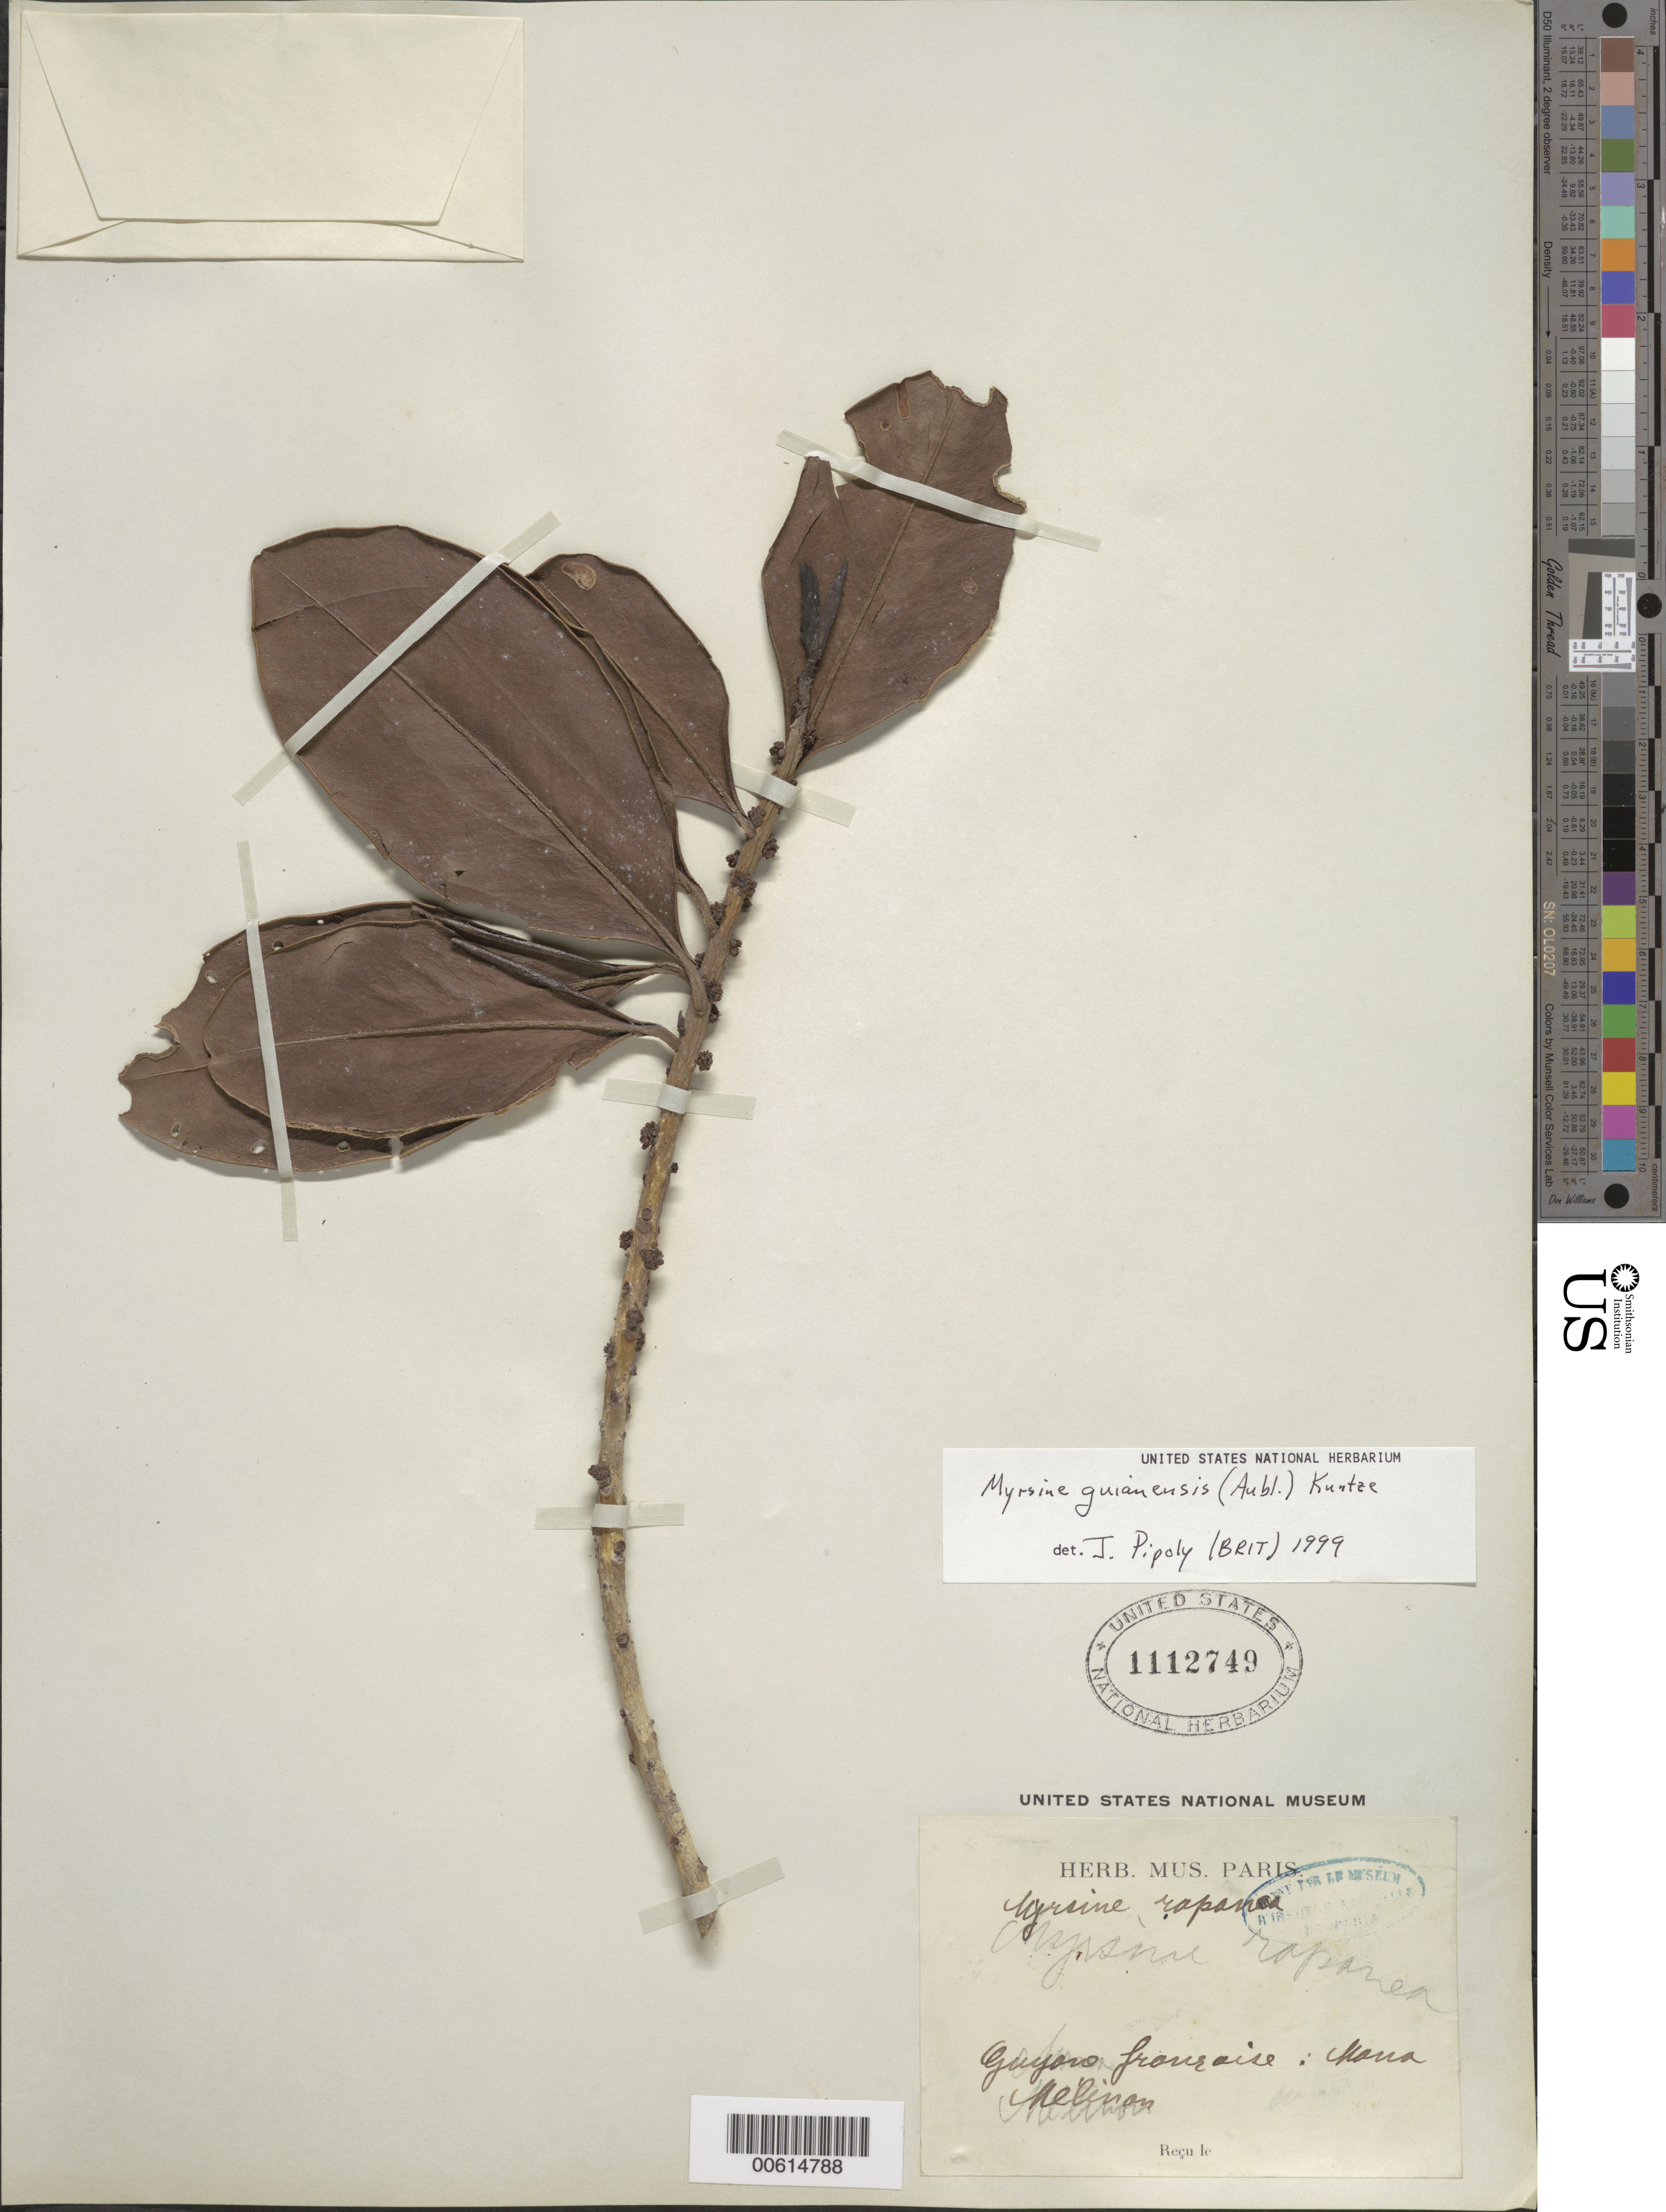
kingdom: Plantae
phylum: Tracheophyta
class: Magnoliopsida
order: Ericales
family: Primulaceae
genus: Myrsine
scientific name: Myrsine guianensis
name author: (Aubl.) Kuntze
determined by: Pipoly, J. J., III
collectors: E. Mélinon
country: French Guiana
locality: Mana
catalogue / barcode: US 1112749